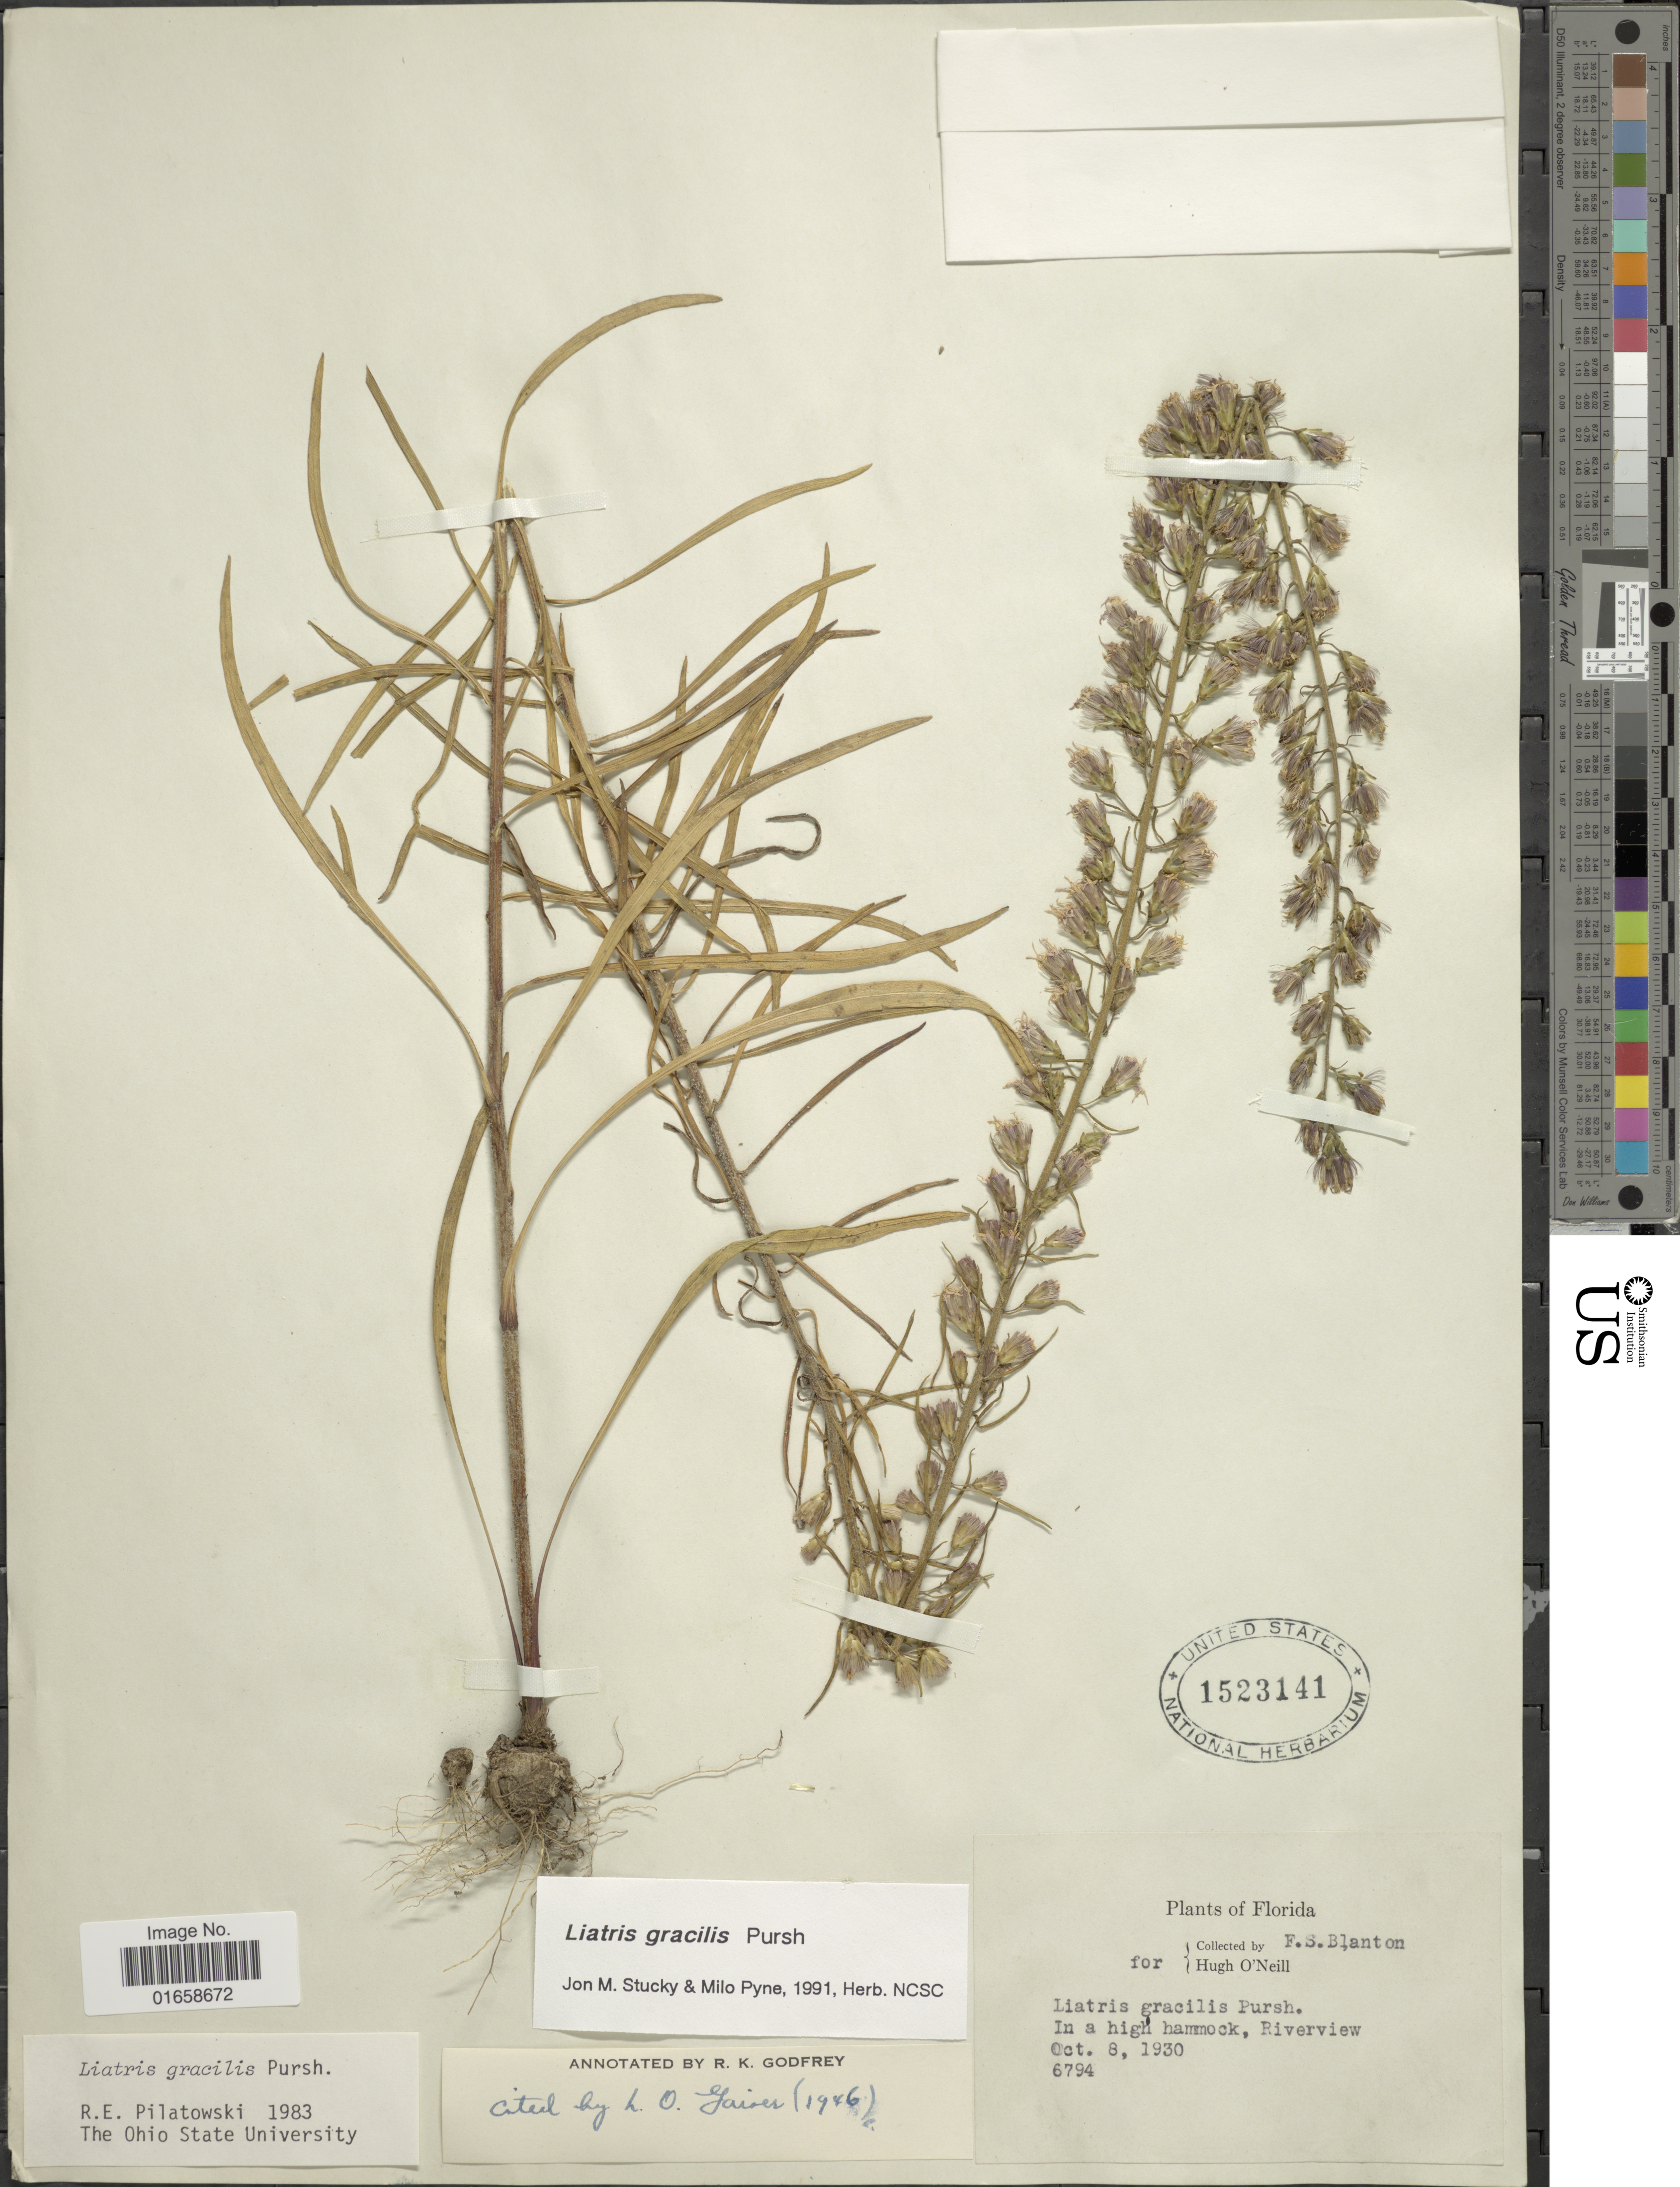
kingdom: Plantae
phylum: Tracheophyta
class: Magnoliopsida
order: Asterales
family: Asteraceae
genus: Liatris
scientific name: Liatris gracilis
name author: Pursh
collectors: F. S. Blanton & H. O'Neill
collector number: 6794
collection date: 1930-10-08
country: United States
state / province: Florida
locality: In a high hammock, Riverview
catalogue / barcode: US 1523141